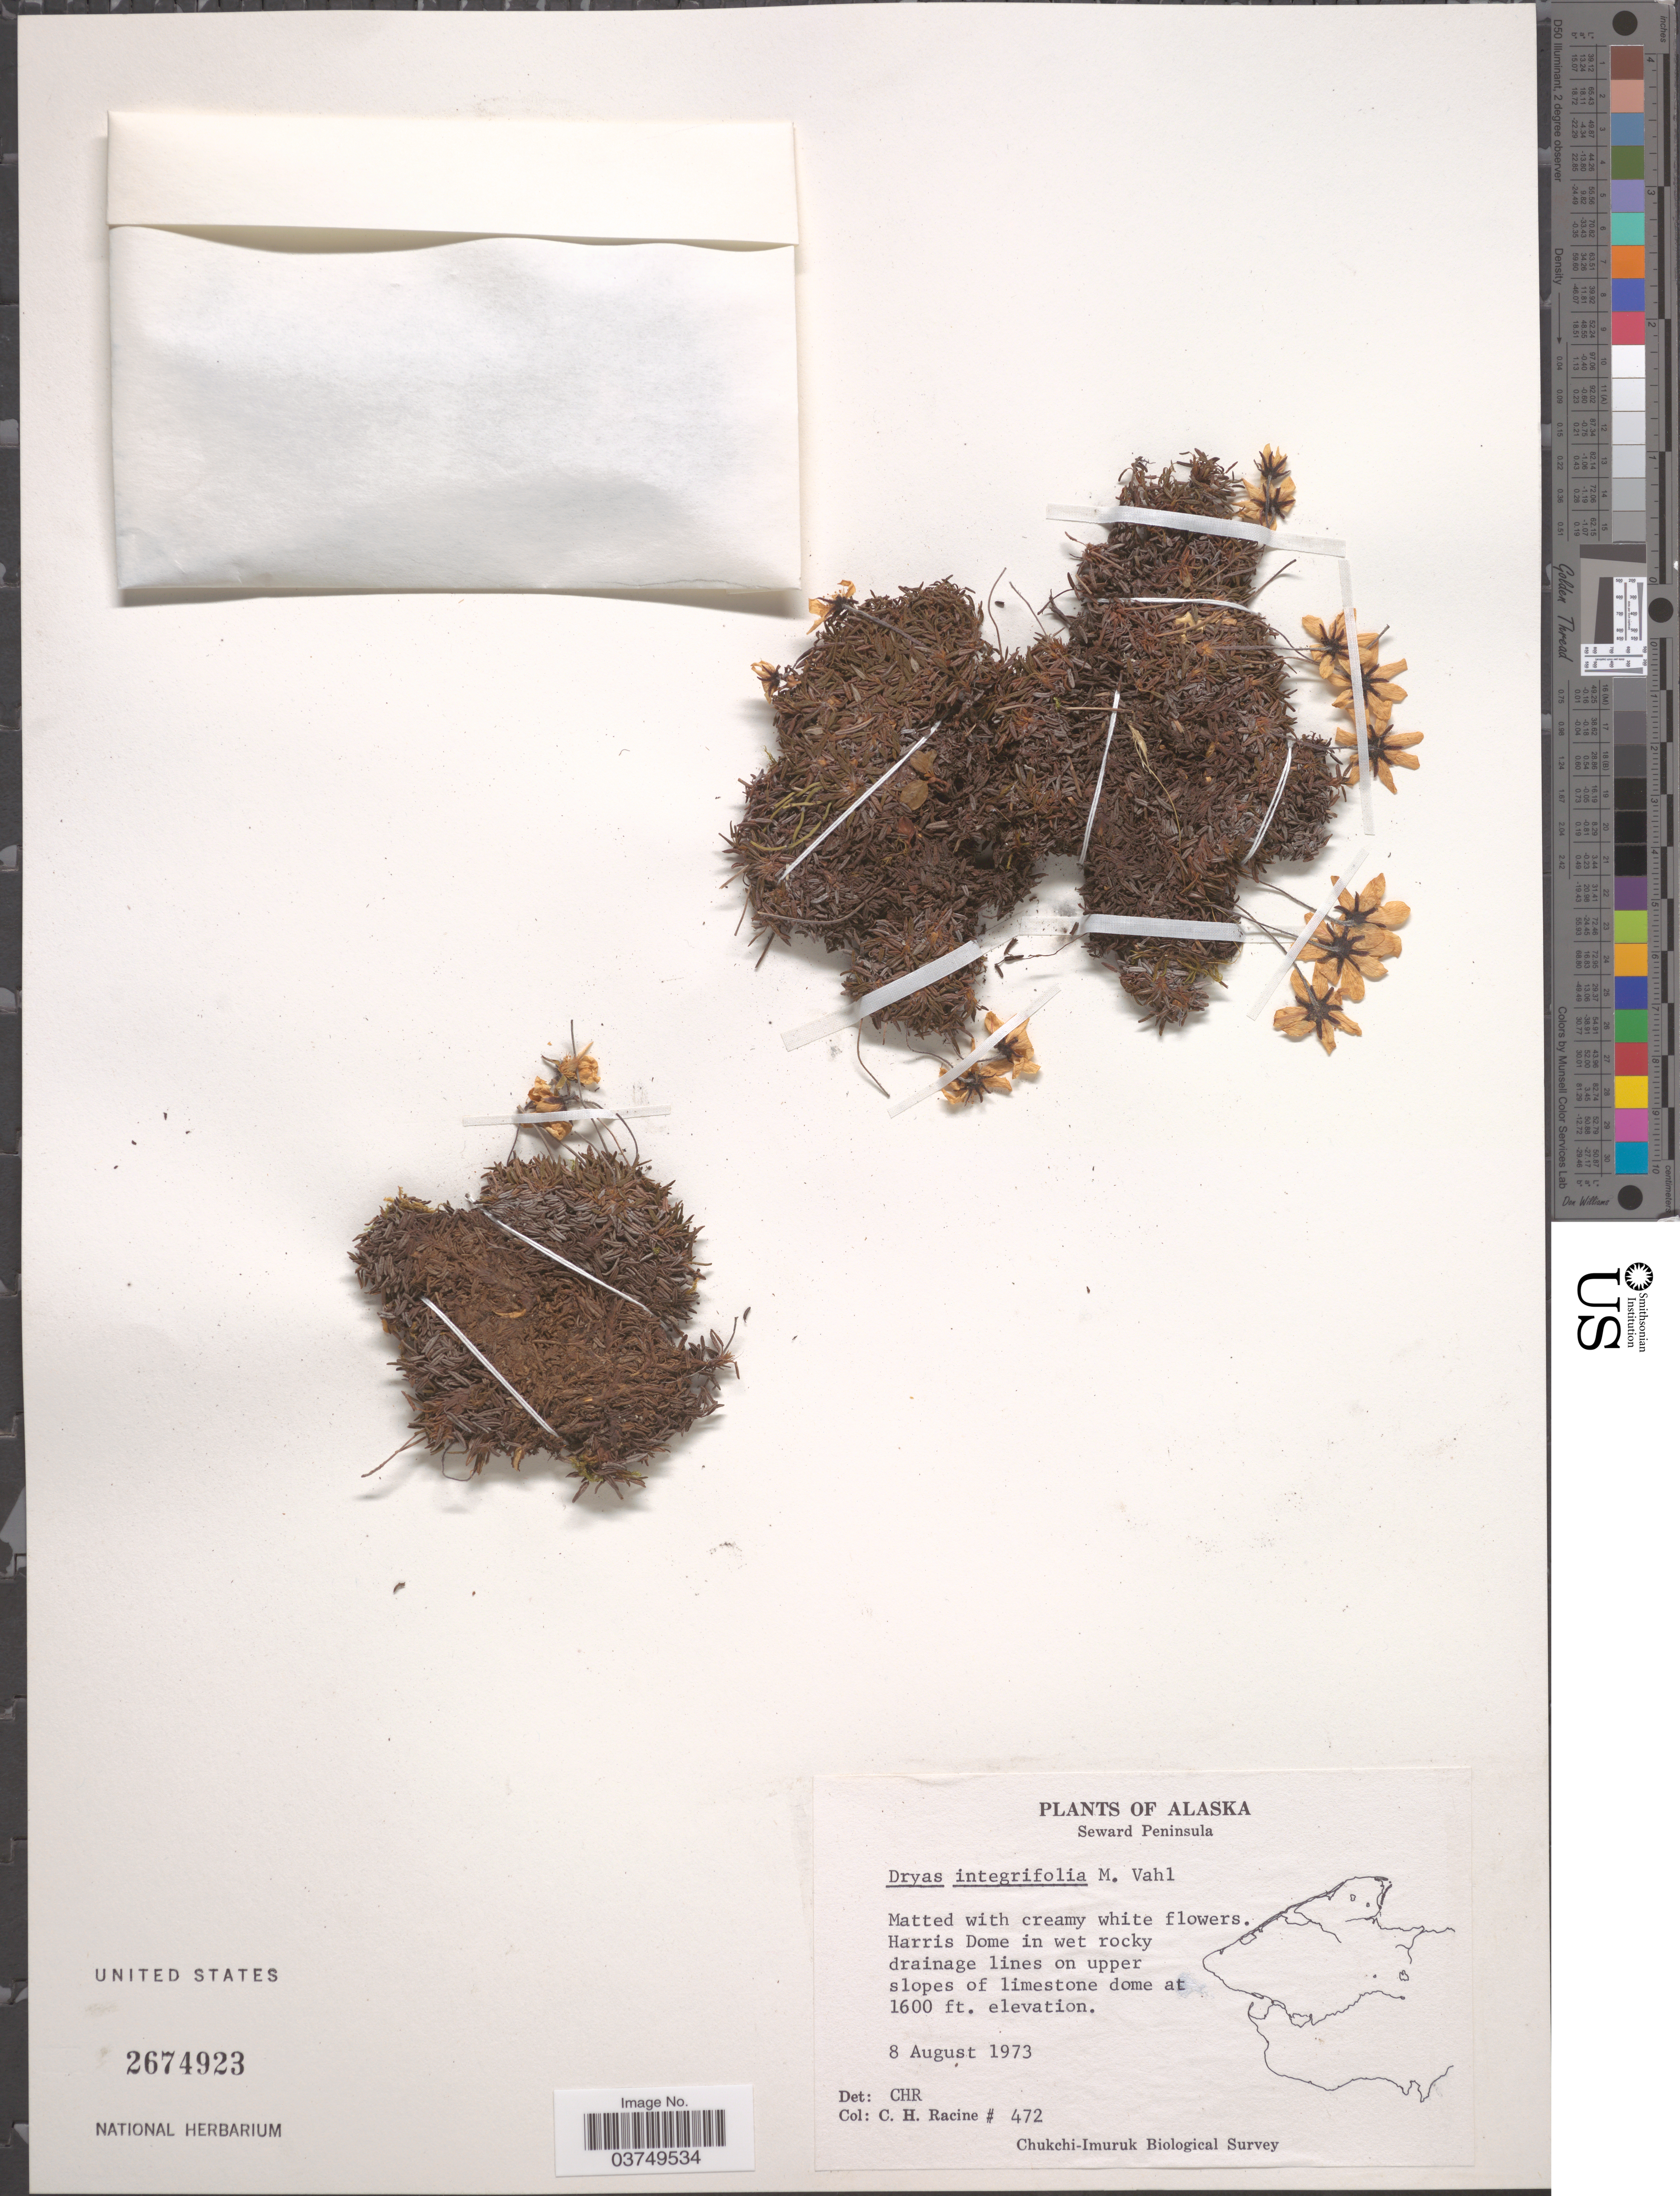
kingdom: Plantae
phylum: Tracheophyta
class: Magnoliopsida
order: Rosales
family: Rosaceae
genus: Dryas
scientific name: Dryas integrifolia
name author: Vahl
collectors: C. Racine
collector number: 472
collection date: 1973-08-08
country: United States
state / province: Alaska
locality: Seward Peninsula. Harris Dome in wet rocky drainage lines on upper slopes of limestone dome.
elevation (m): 488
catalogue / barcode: US 2674923